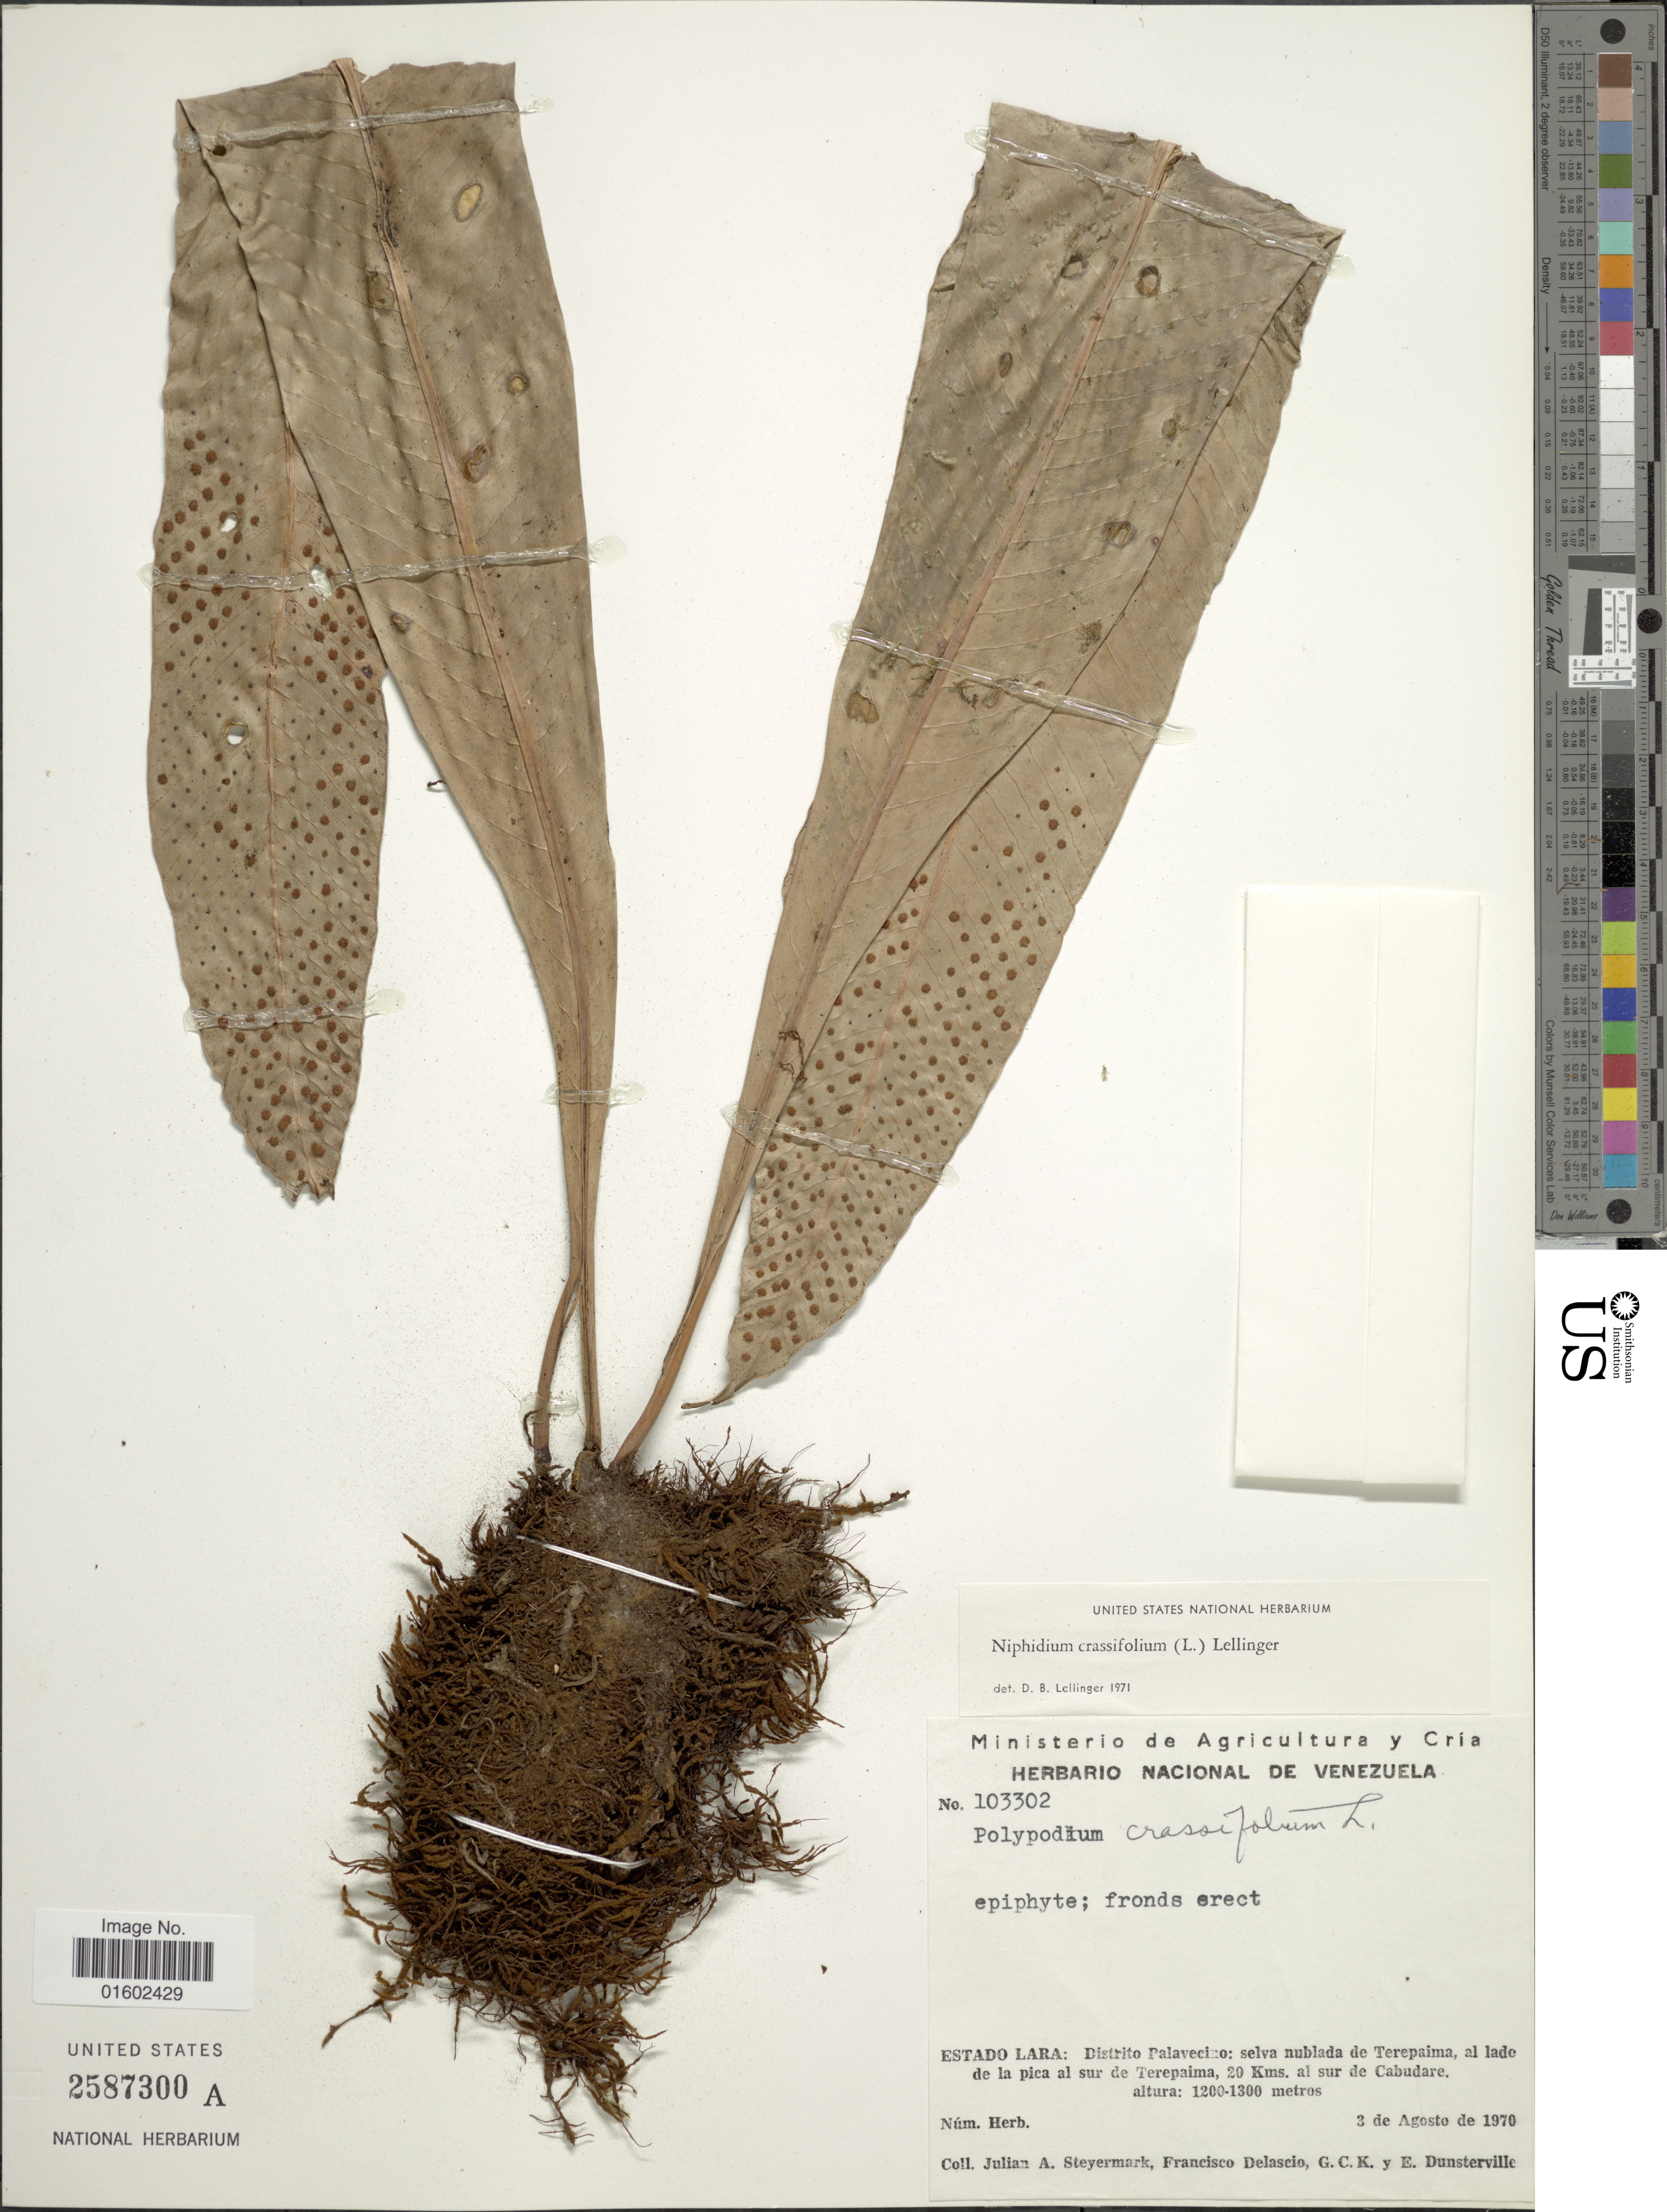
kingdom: Plantae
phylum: Tracheophyta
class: Polypodiopsida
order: Polypodiales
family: Polypodiaceae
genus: Niphidium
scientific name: Niphidium crassifolium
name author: (L.) Lellinger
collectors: J. Steyermark & F. Delascio C.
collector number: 103302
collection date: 1970-08-03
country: Venezuela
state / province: Lara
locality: Estado Lara: Distrito Palevecino : selva nublada de Terepaima, al lade de la pica al sur de Terepaima, 20 kms. al sur de Cabudare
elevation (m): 1200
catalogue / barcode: US 2587300A